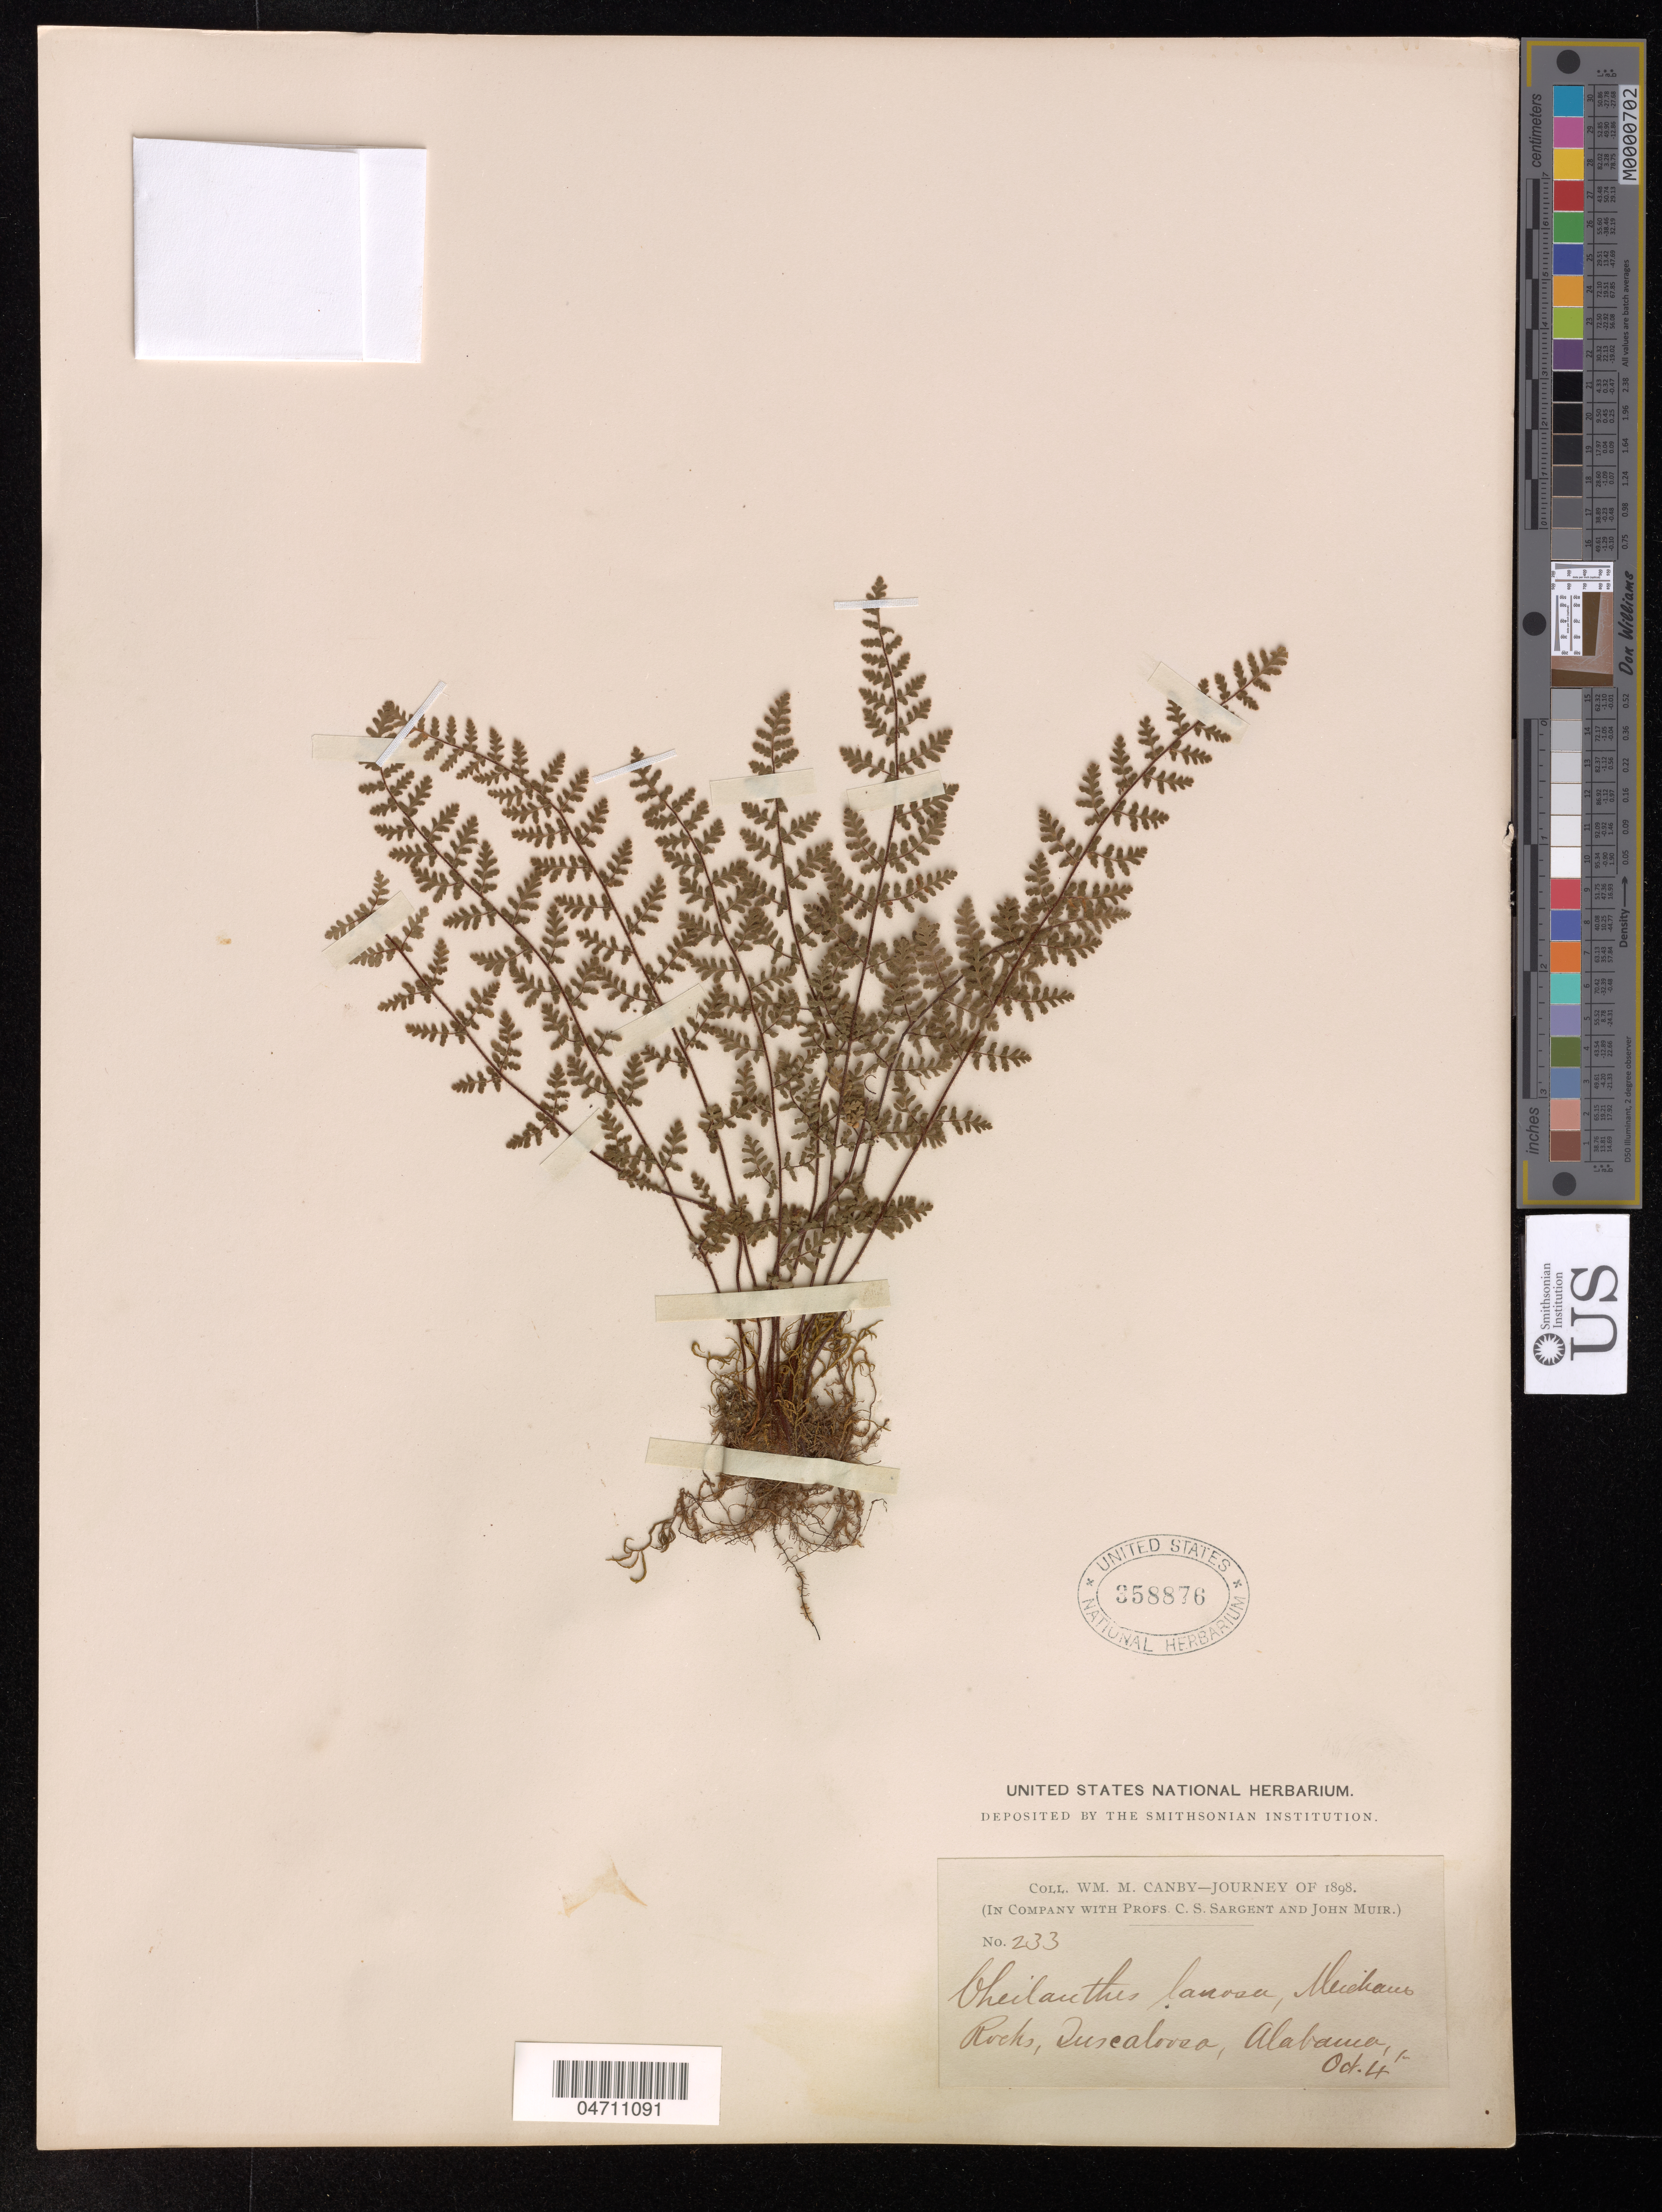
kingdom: Plantae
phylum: Tracheophyta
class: Polypodiopsida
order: Polypodiales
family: Pteridaceae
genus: Cheilanthes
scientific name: Cheilanthes lanosa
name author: (Michx.) Watt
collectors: W. M. Canby, C. S. Sargent & J. Muir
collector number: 233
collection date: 1898-10-04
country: United States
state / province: Alabama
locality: Tuscaloosa.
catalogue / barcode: US 358876